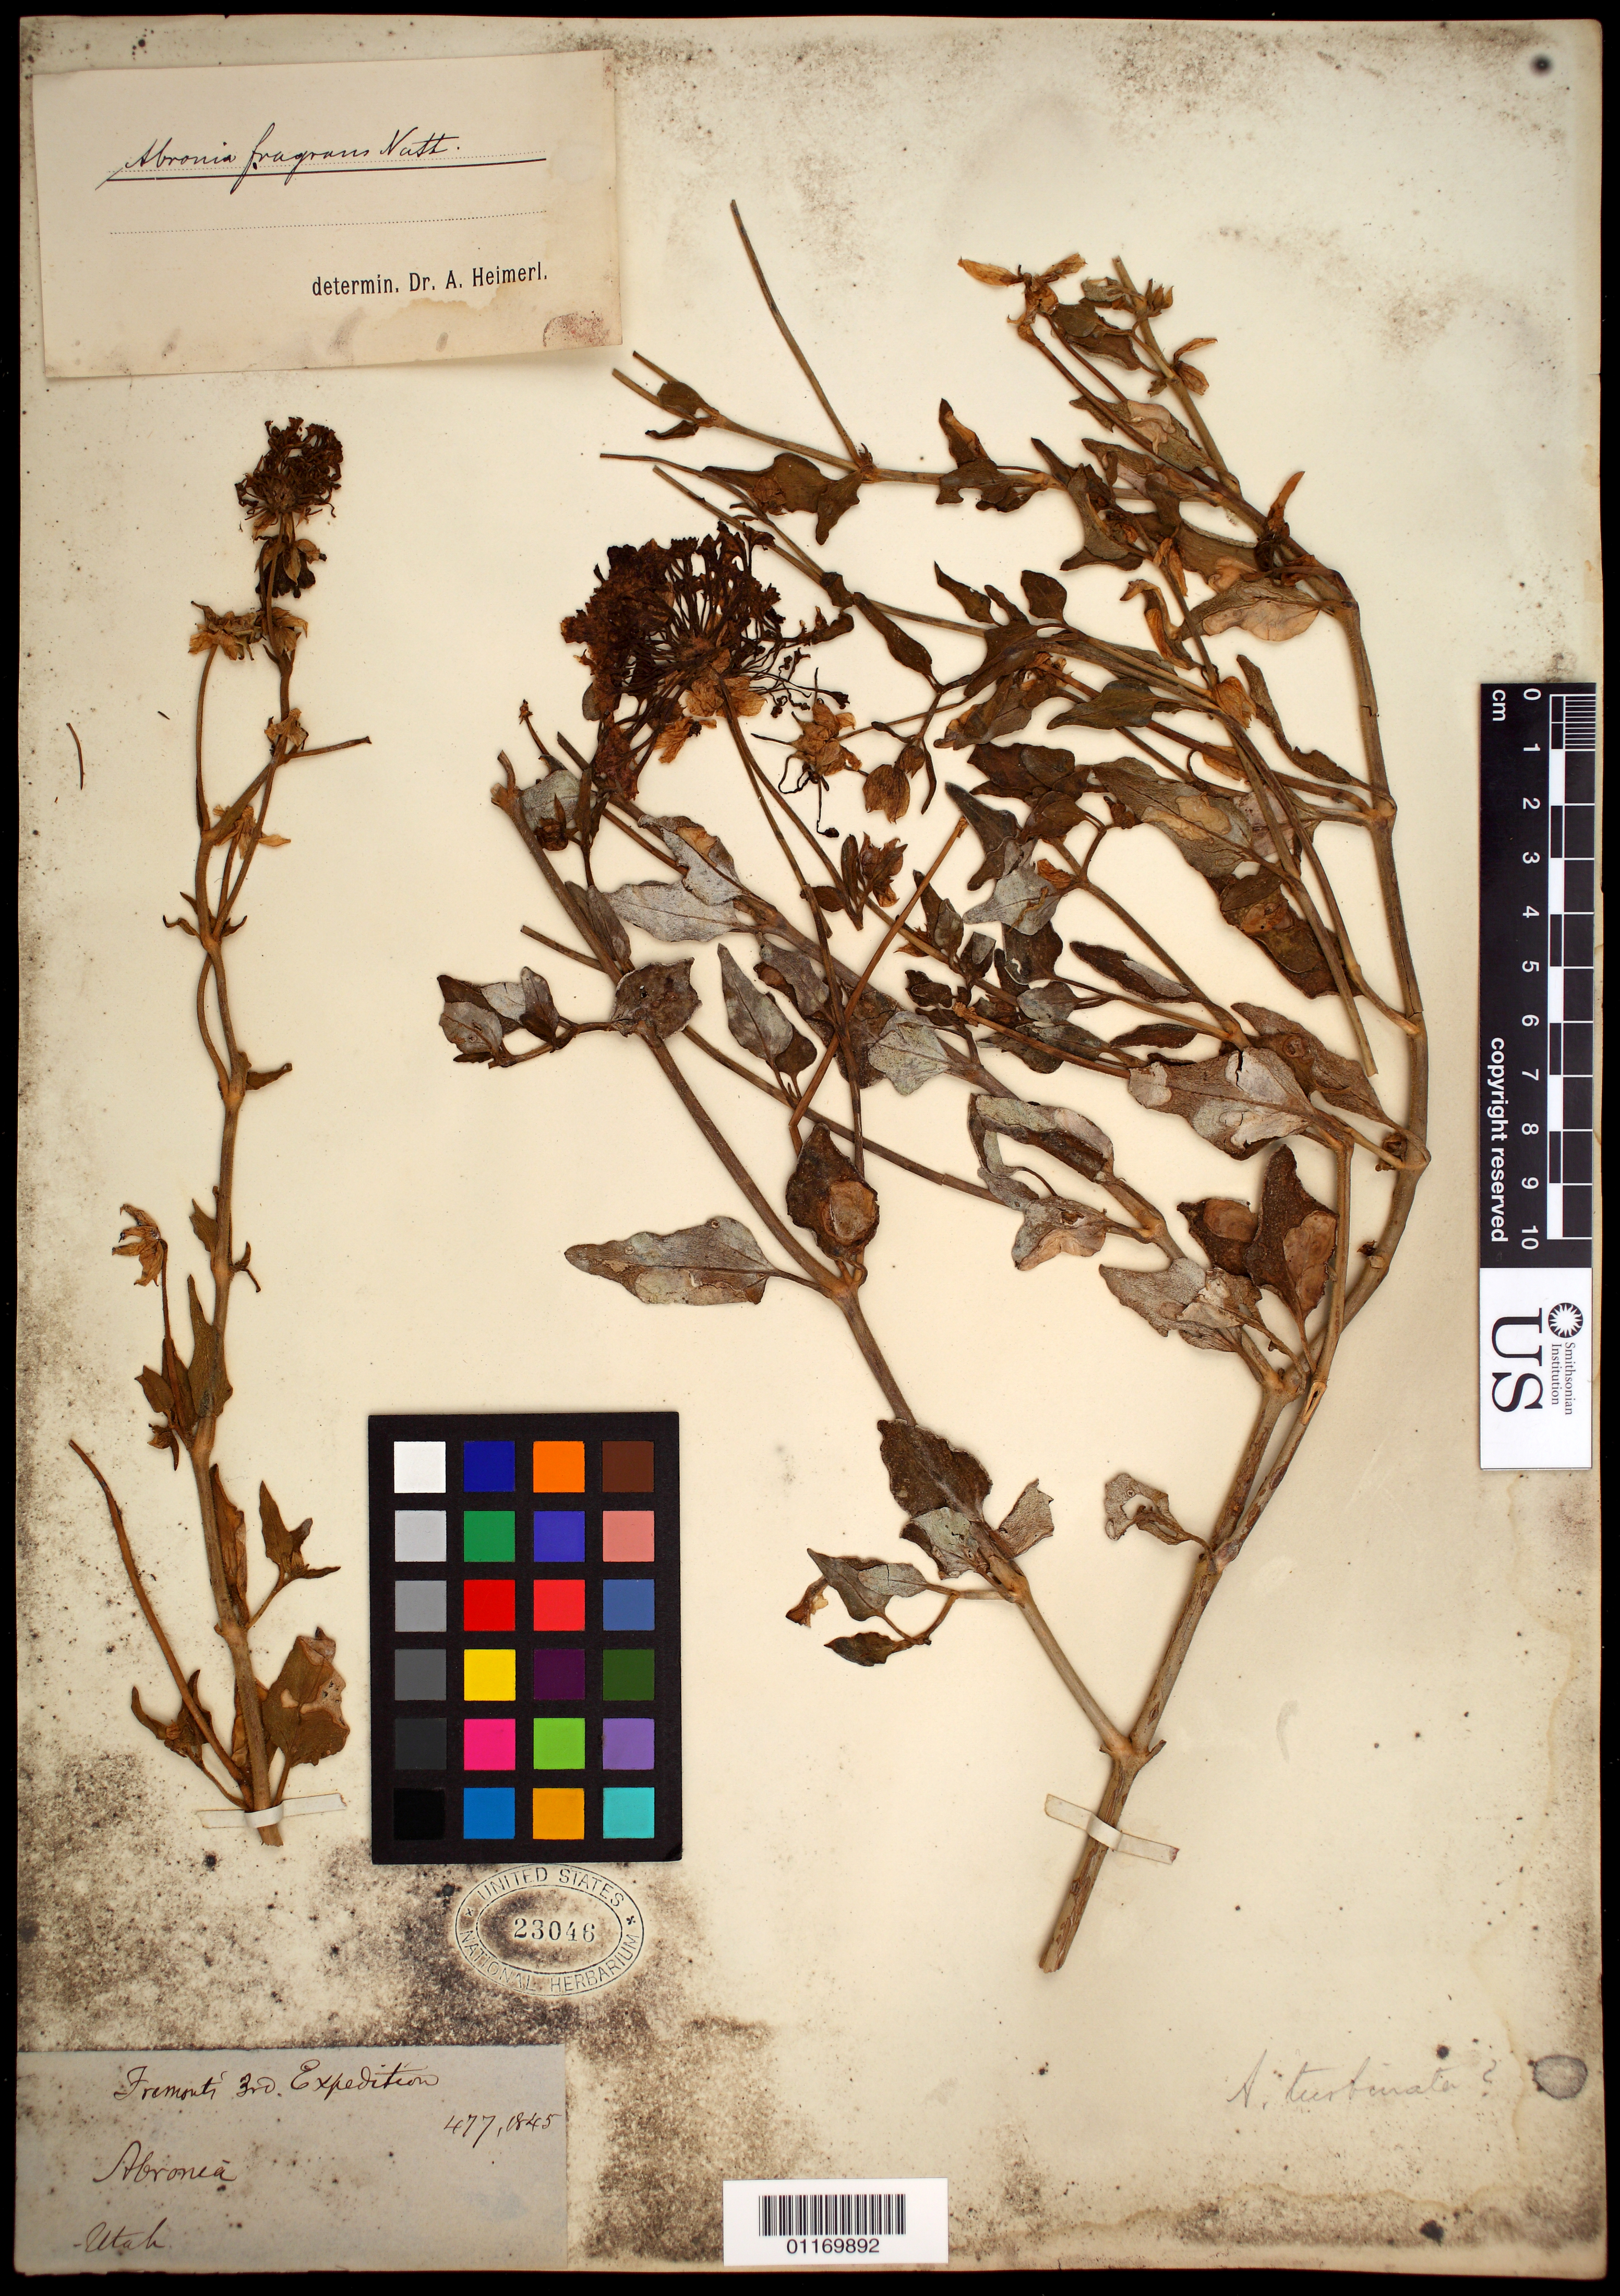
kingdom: Plantae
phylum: Tracheophyta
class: Magnoliopsida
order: Caryophyllales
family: Nyctaginaceae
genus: Abronia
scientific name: Abronia fragrans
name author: Nutt. ex Hook.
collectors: J. C. Frémont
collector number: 477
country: United States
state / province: Utah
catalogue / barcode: US 23046